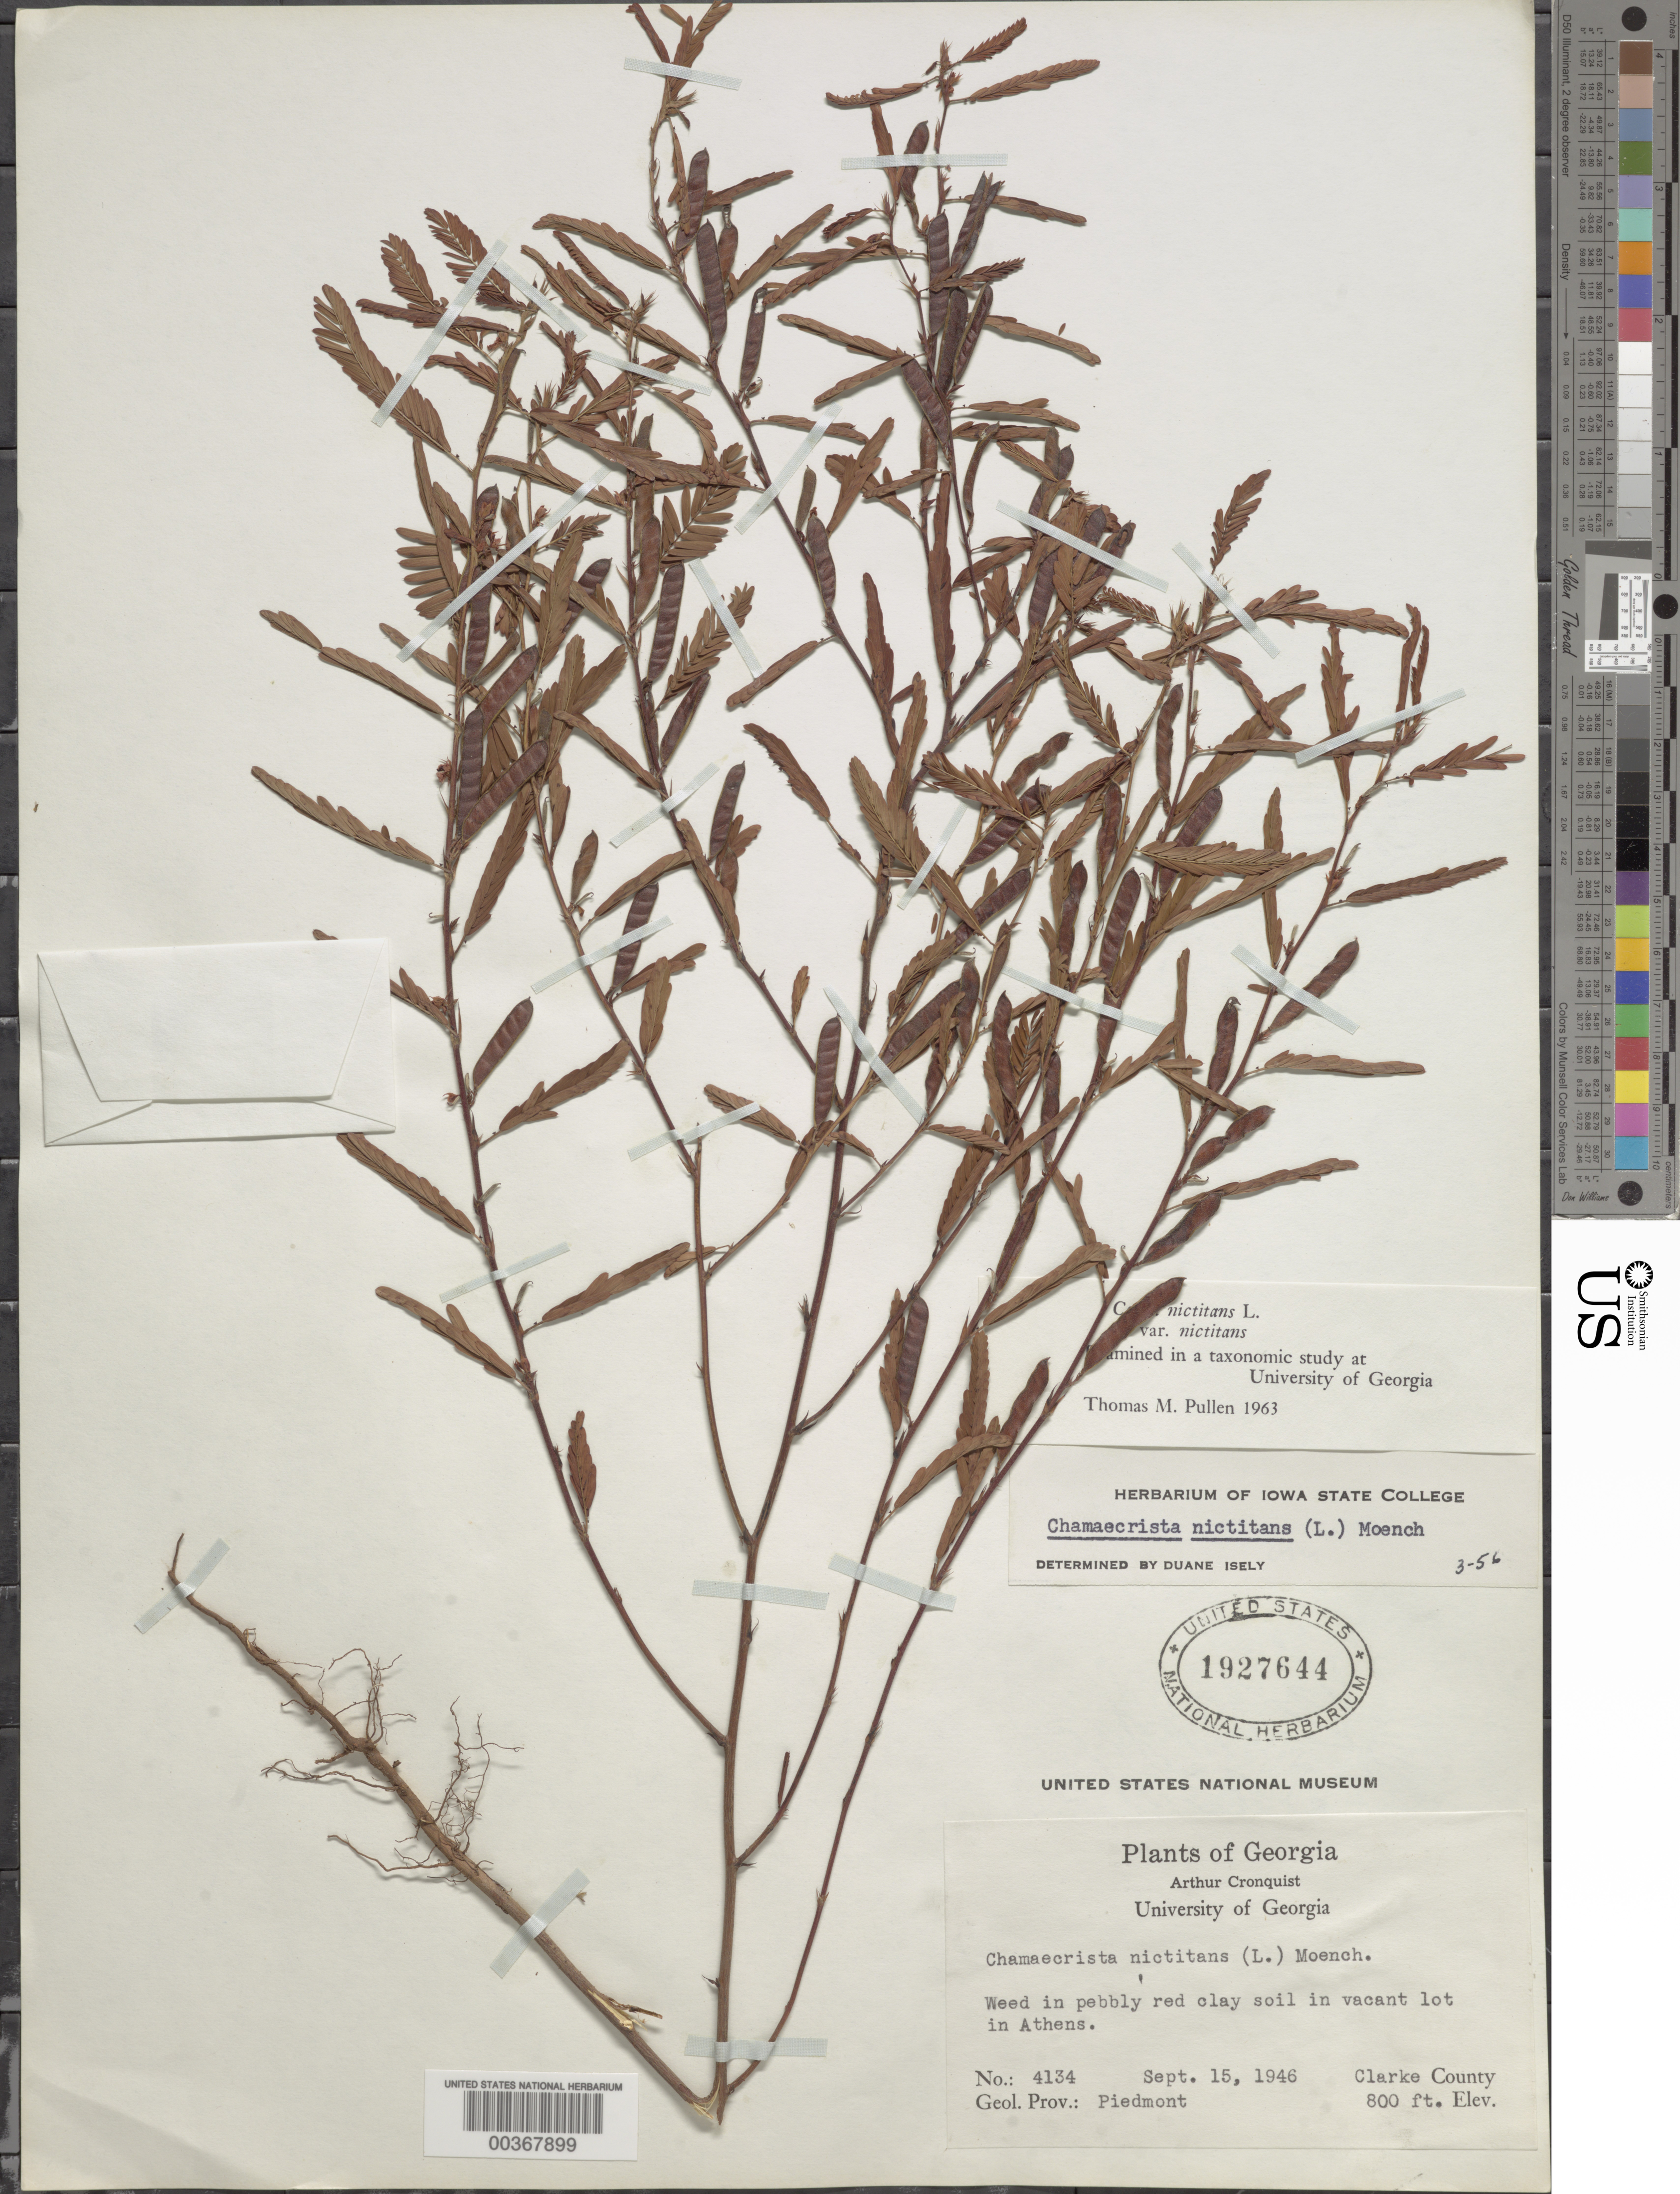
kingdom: Plantae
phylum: Tracheophyta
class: Magnoliopsida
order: Fabales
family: Fabaceae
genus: Chamaecrista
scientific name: Chamaecrista nictitans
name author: (L.) Moench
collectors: A. J. Cronquist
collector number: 4134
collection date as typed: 15 Sep 1946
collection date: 1946-09-15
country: United States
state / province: Georgia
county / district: Clarke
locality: In vacant lot in athens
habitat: In pebbly red clay soil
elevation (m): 244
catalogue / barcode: US 1927644